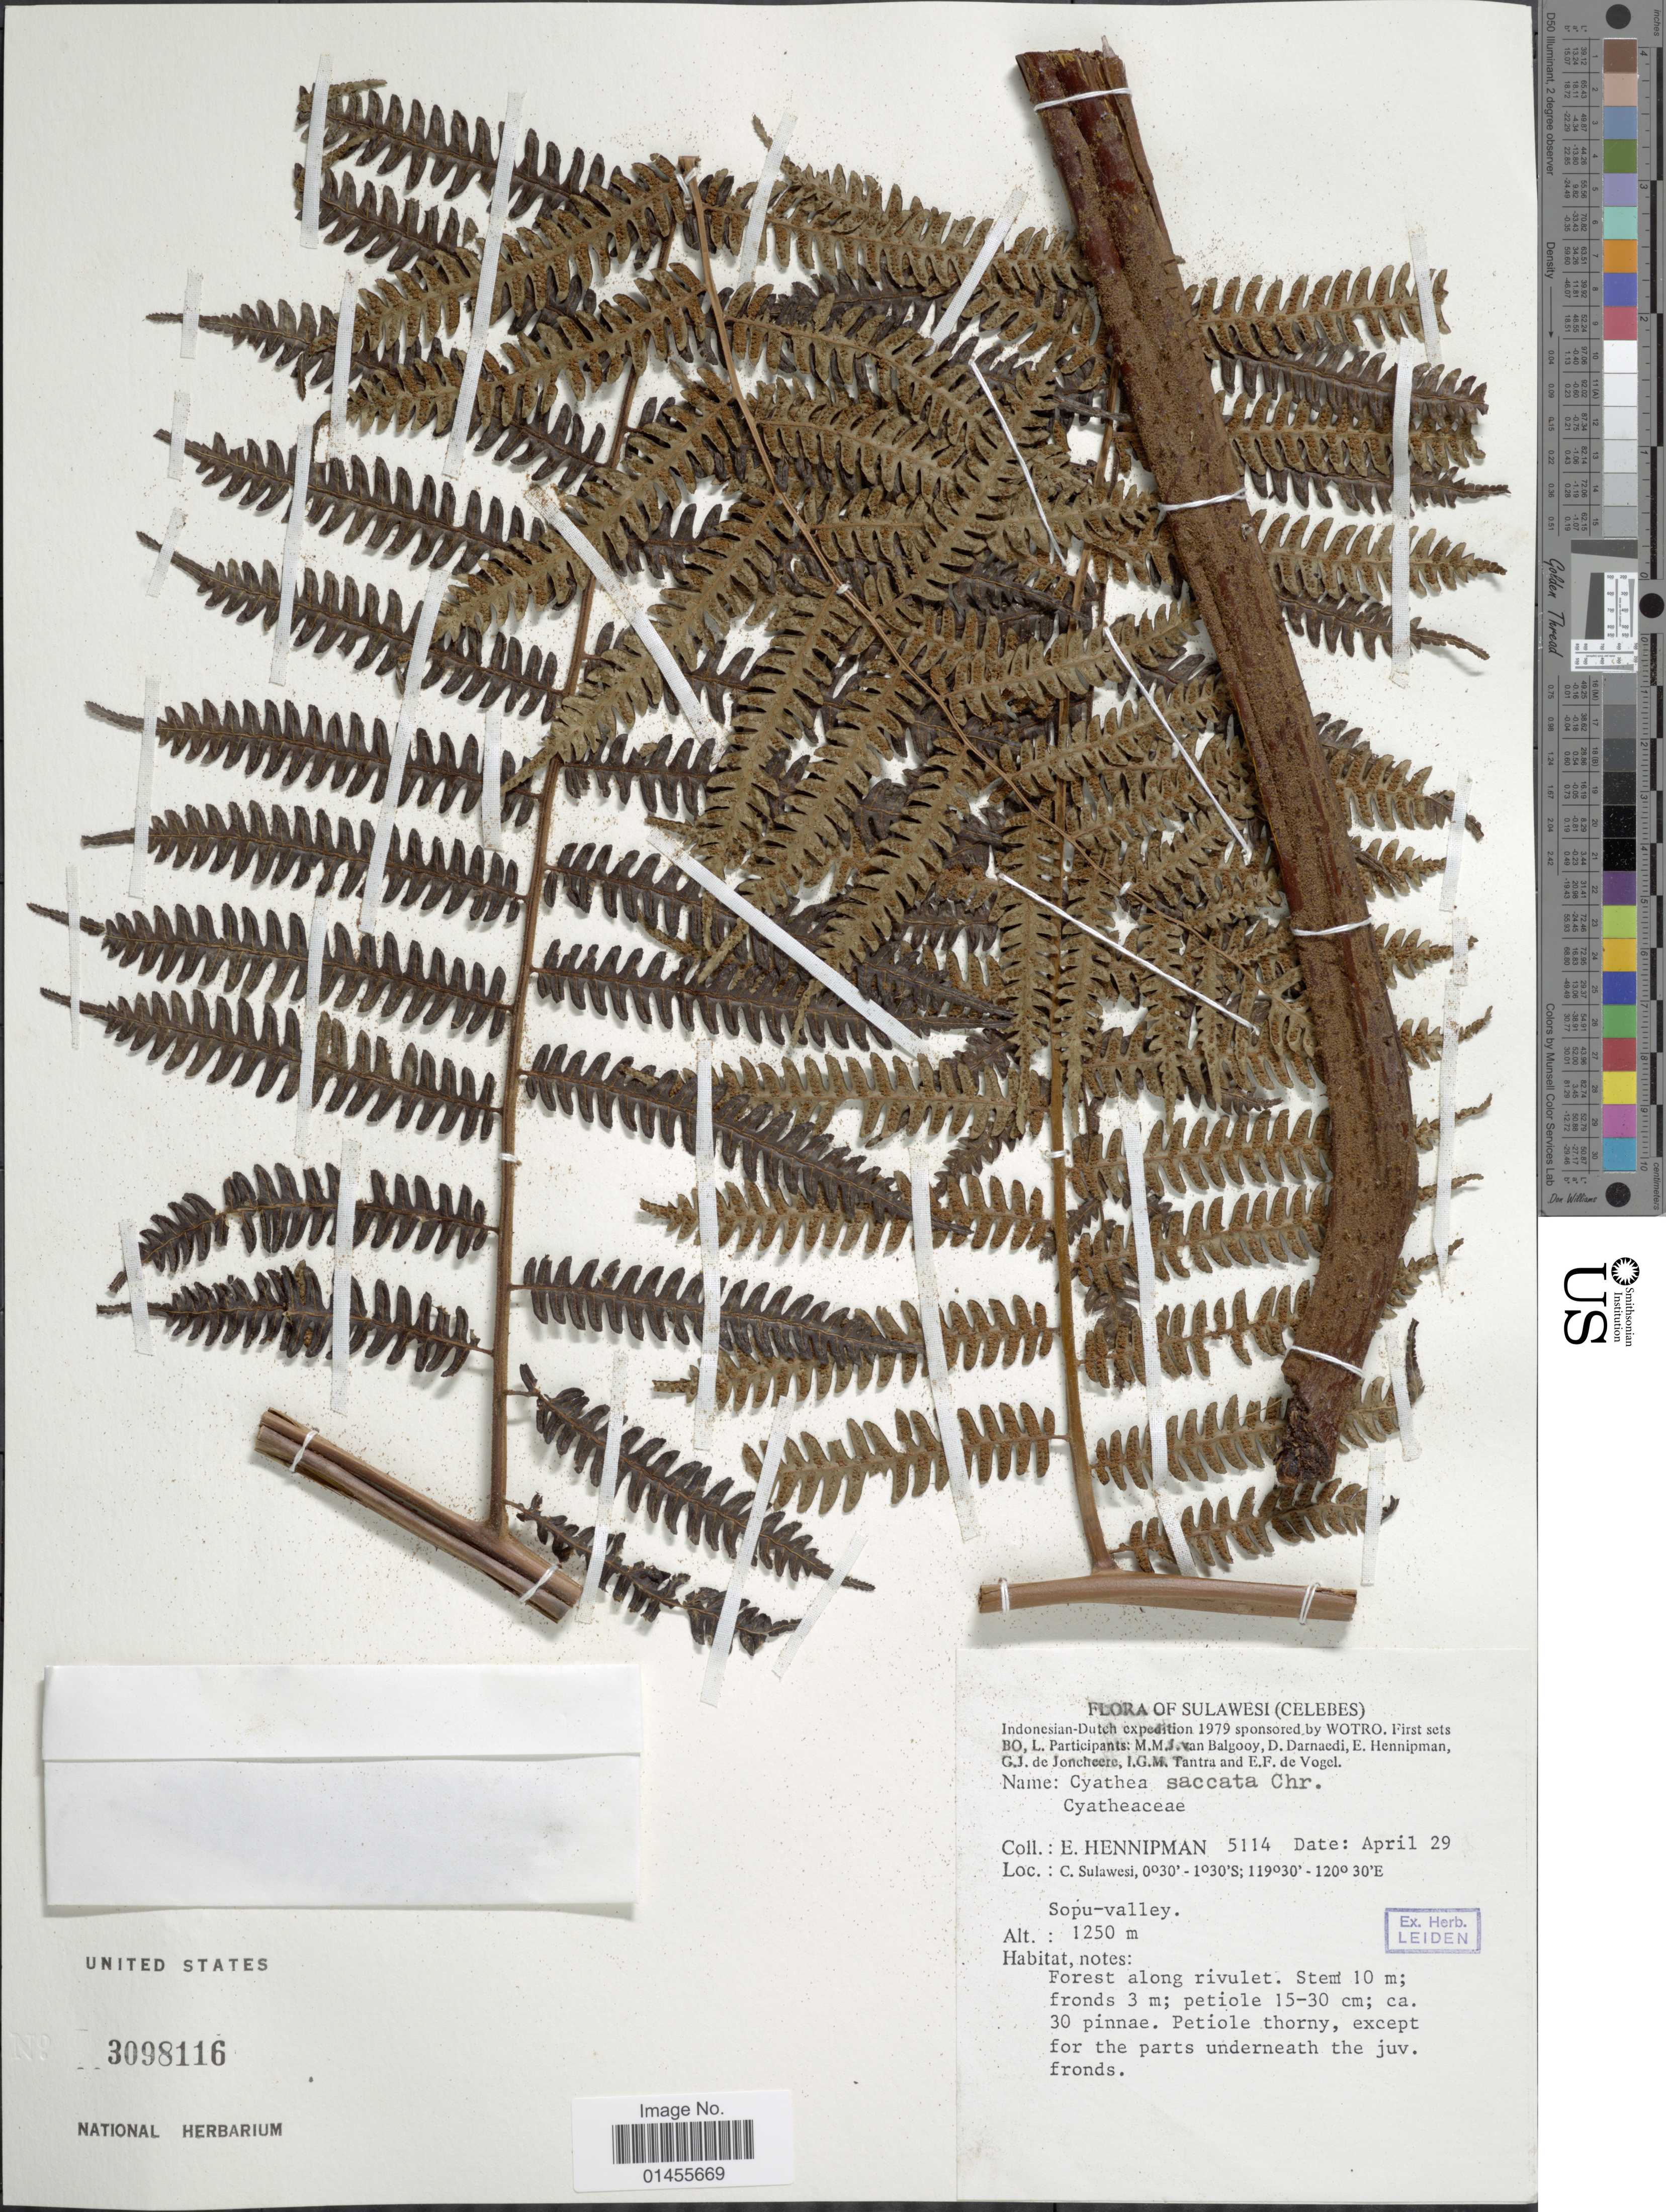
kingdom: Plantae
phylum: Tracheophyta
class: Polypodiopsida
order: Cyatheales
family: Cyatheaceae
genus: Alsophila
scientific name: Alsophila saccata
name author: (Christ) R.M. Tryon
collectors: E. Hennipman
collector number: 5114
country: Indonesia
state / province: Sulawesi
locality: Celebes. C. Sulawesi. Sopu-valley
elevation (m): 1250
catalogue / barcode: US 3098116